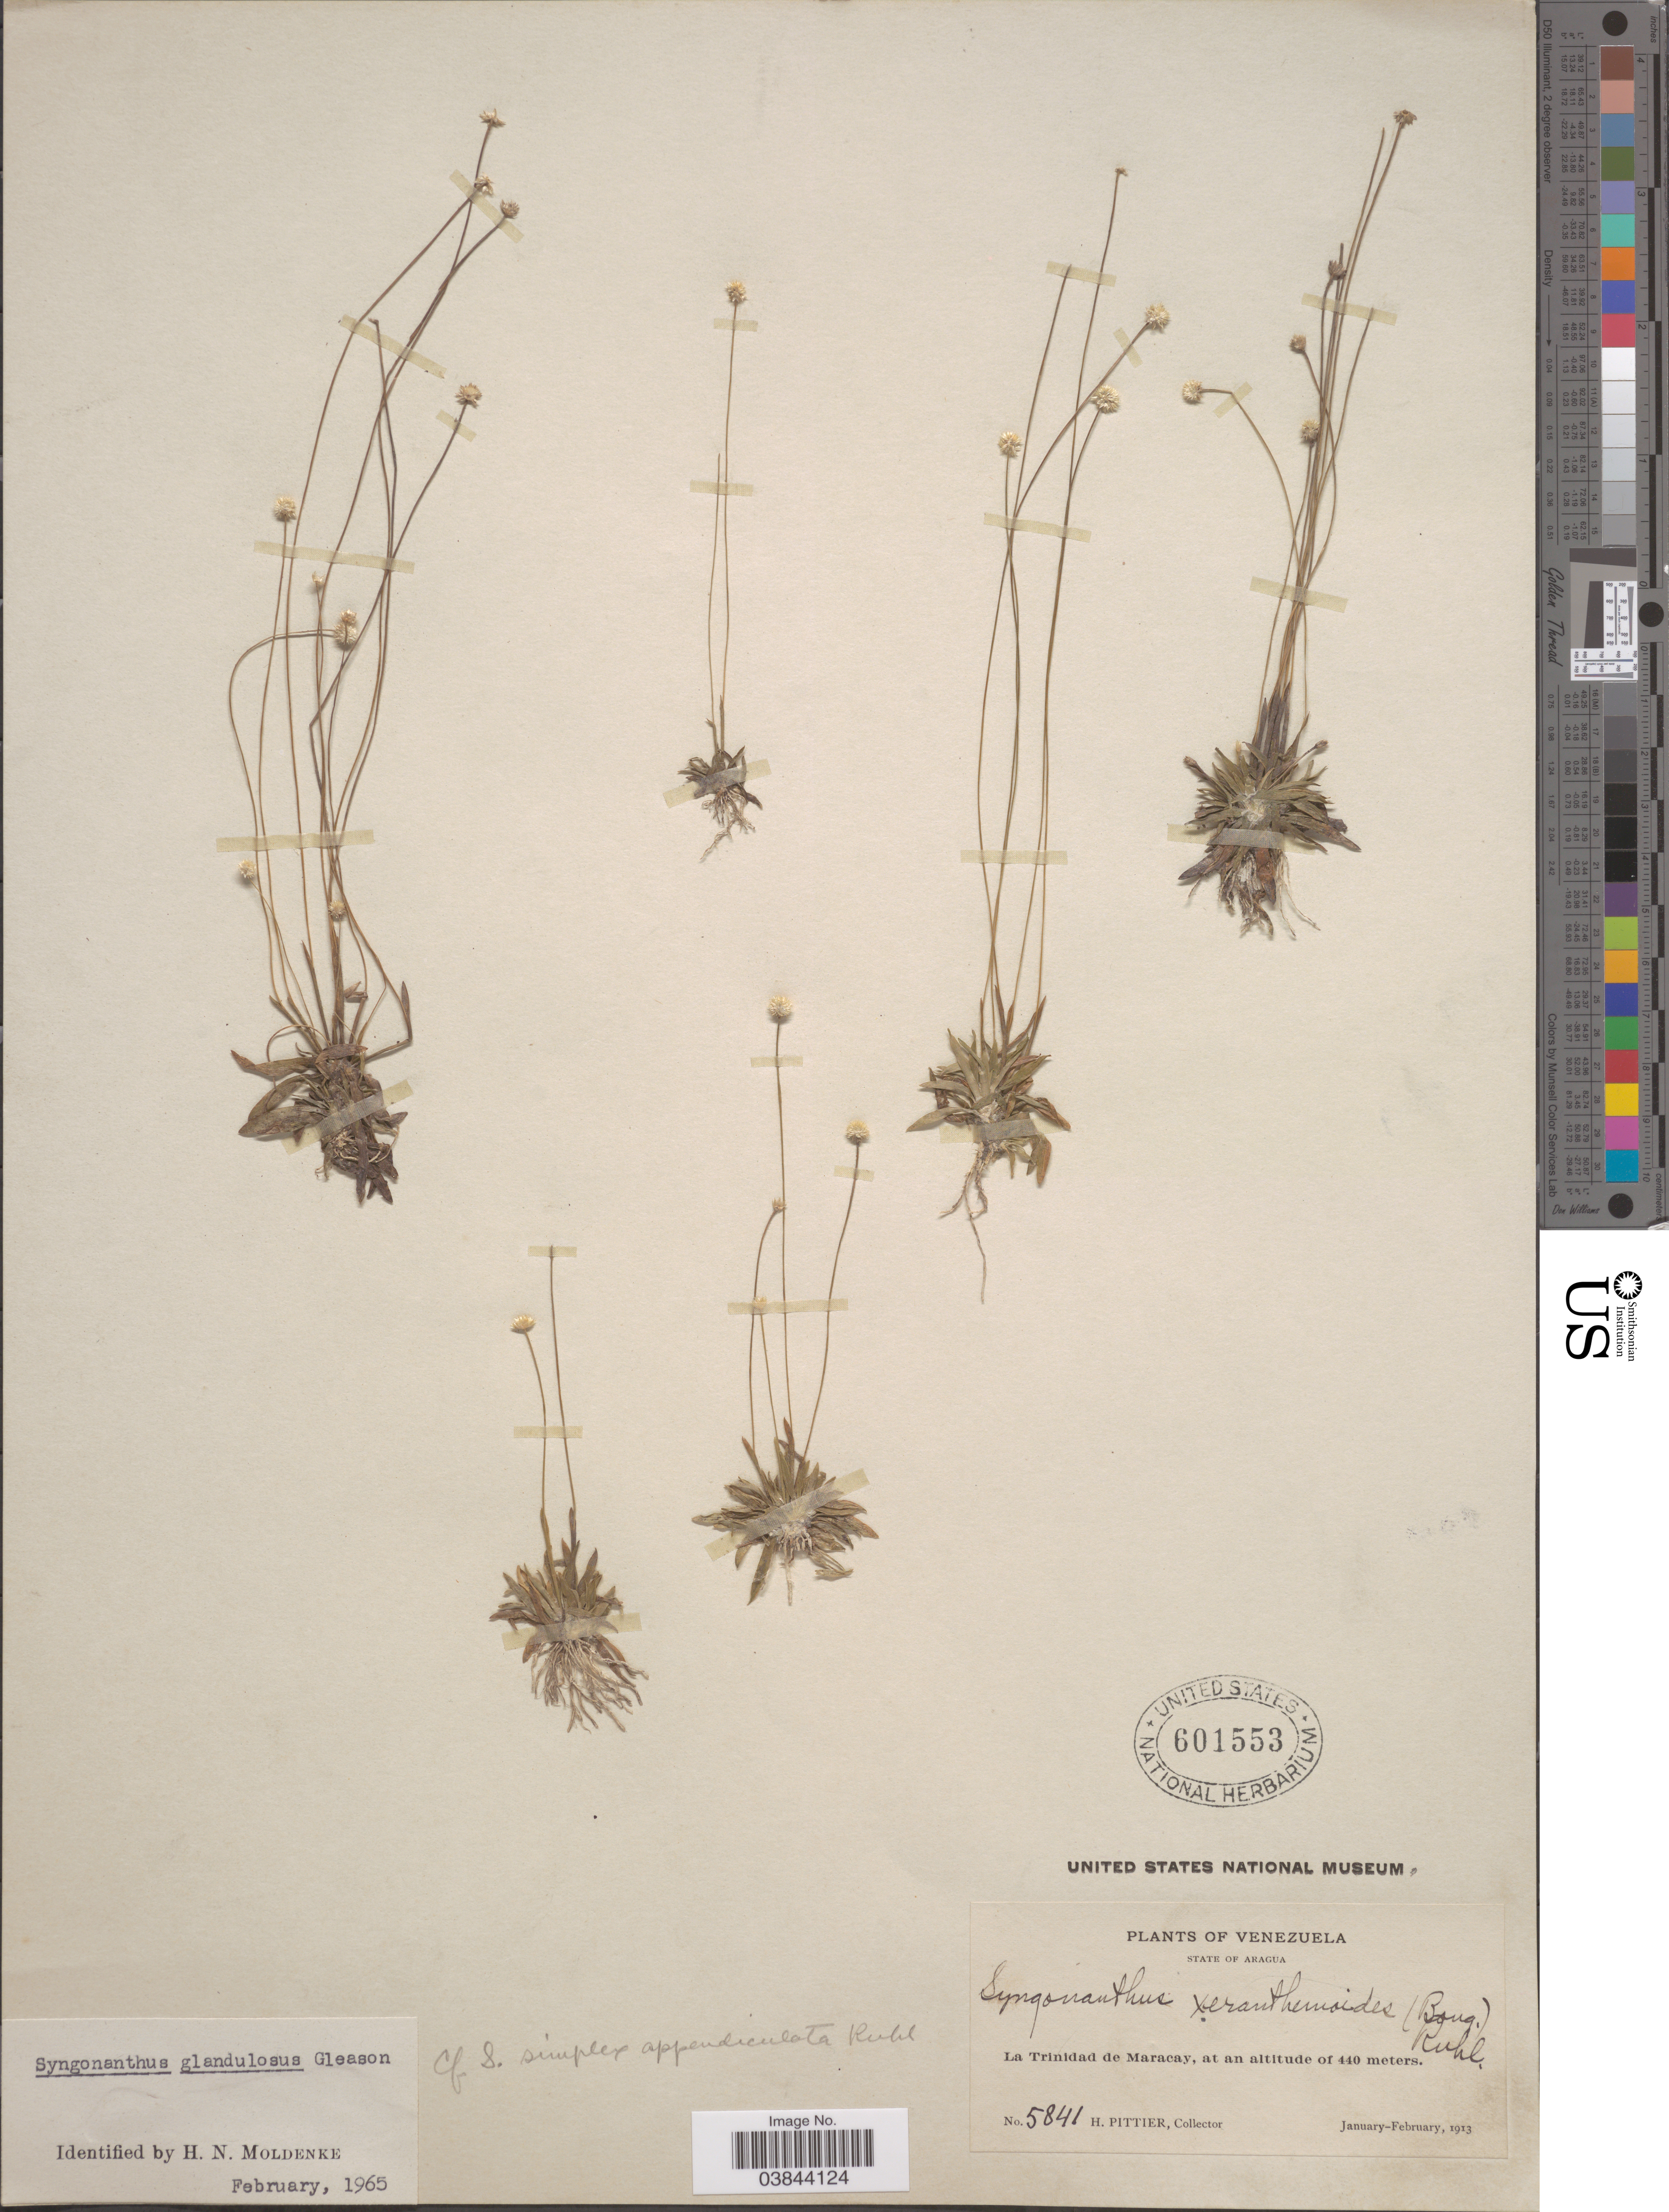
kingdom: Plantae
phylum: Tracheophyta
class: Liliopsida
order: Poales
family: Eriocaulaceae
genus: Syngonanthus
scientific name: Syngonanthus glandulosus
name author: Gleason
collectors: H. F. Pittier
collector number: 5841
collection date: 1913-01/1913-02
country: Venezuela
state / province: Aragua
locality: La Trinidad de Maracay.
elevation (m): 440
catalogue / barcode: US 601553